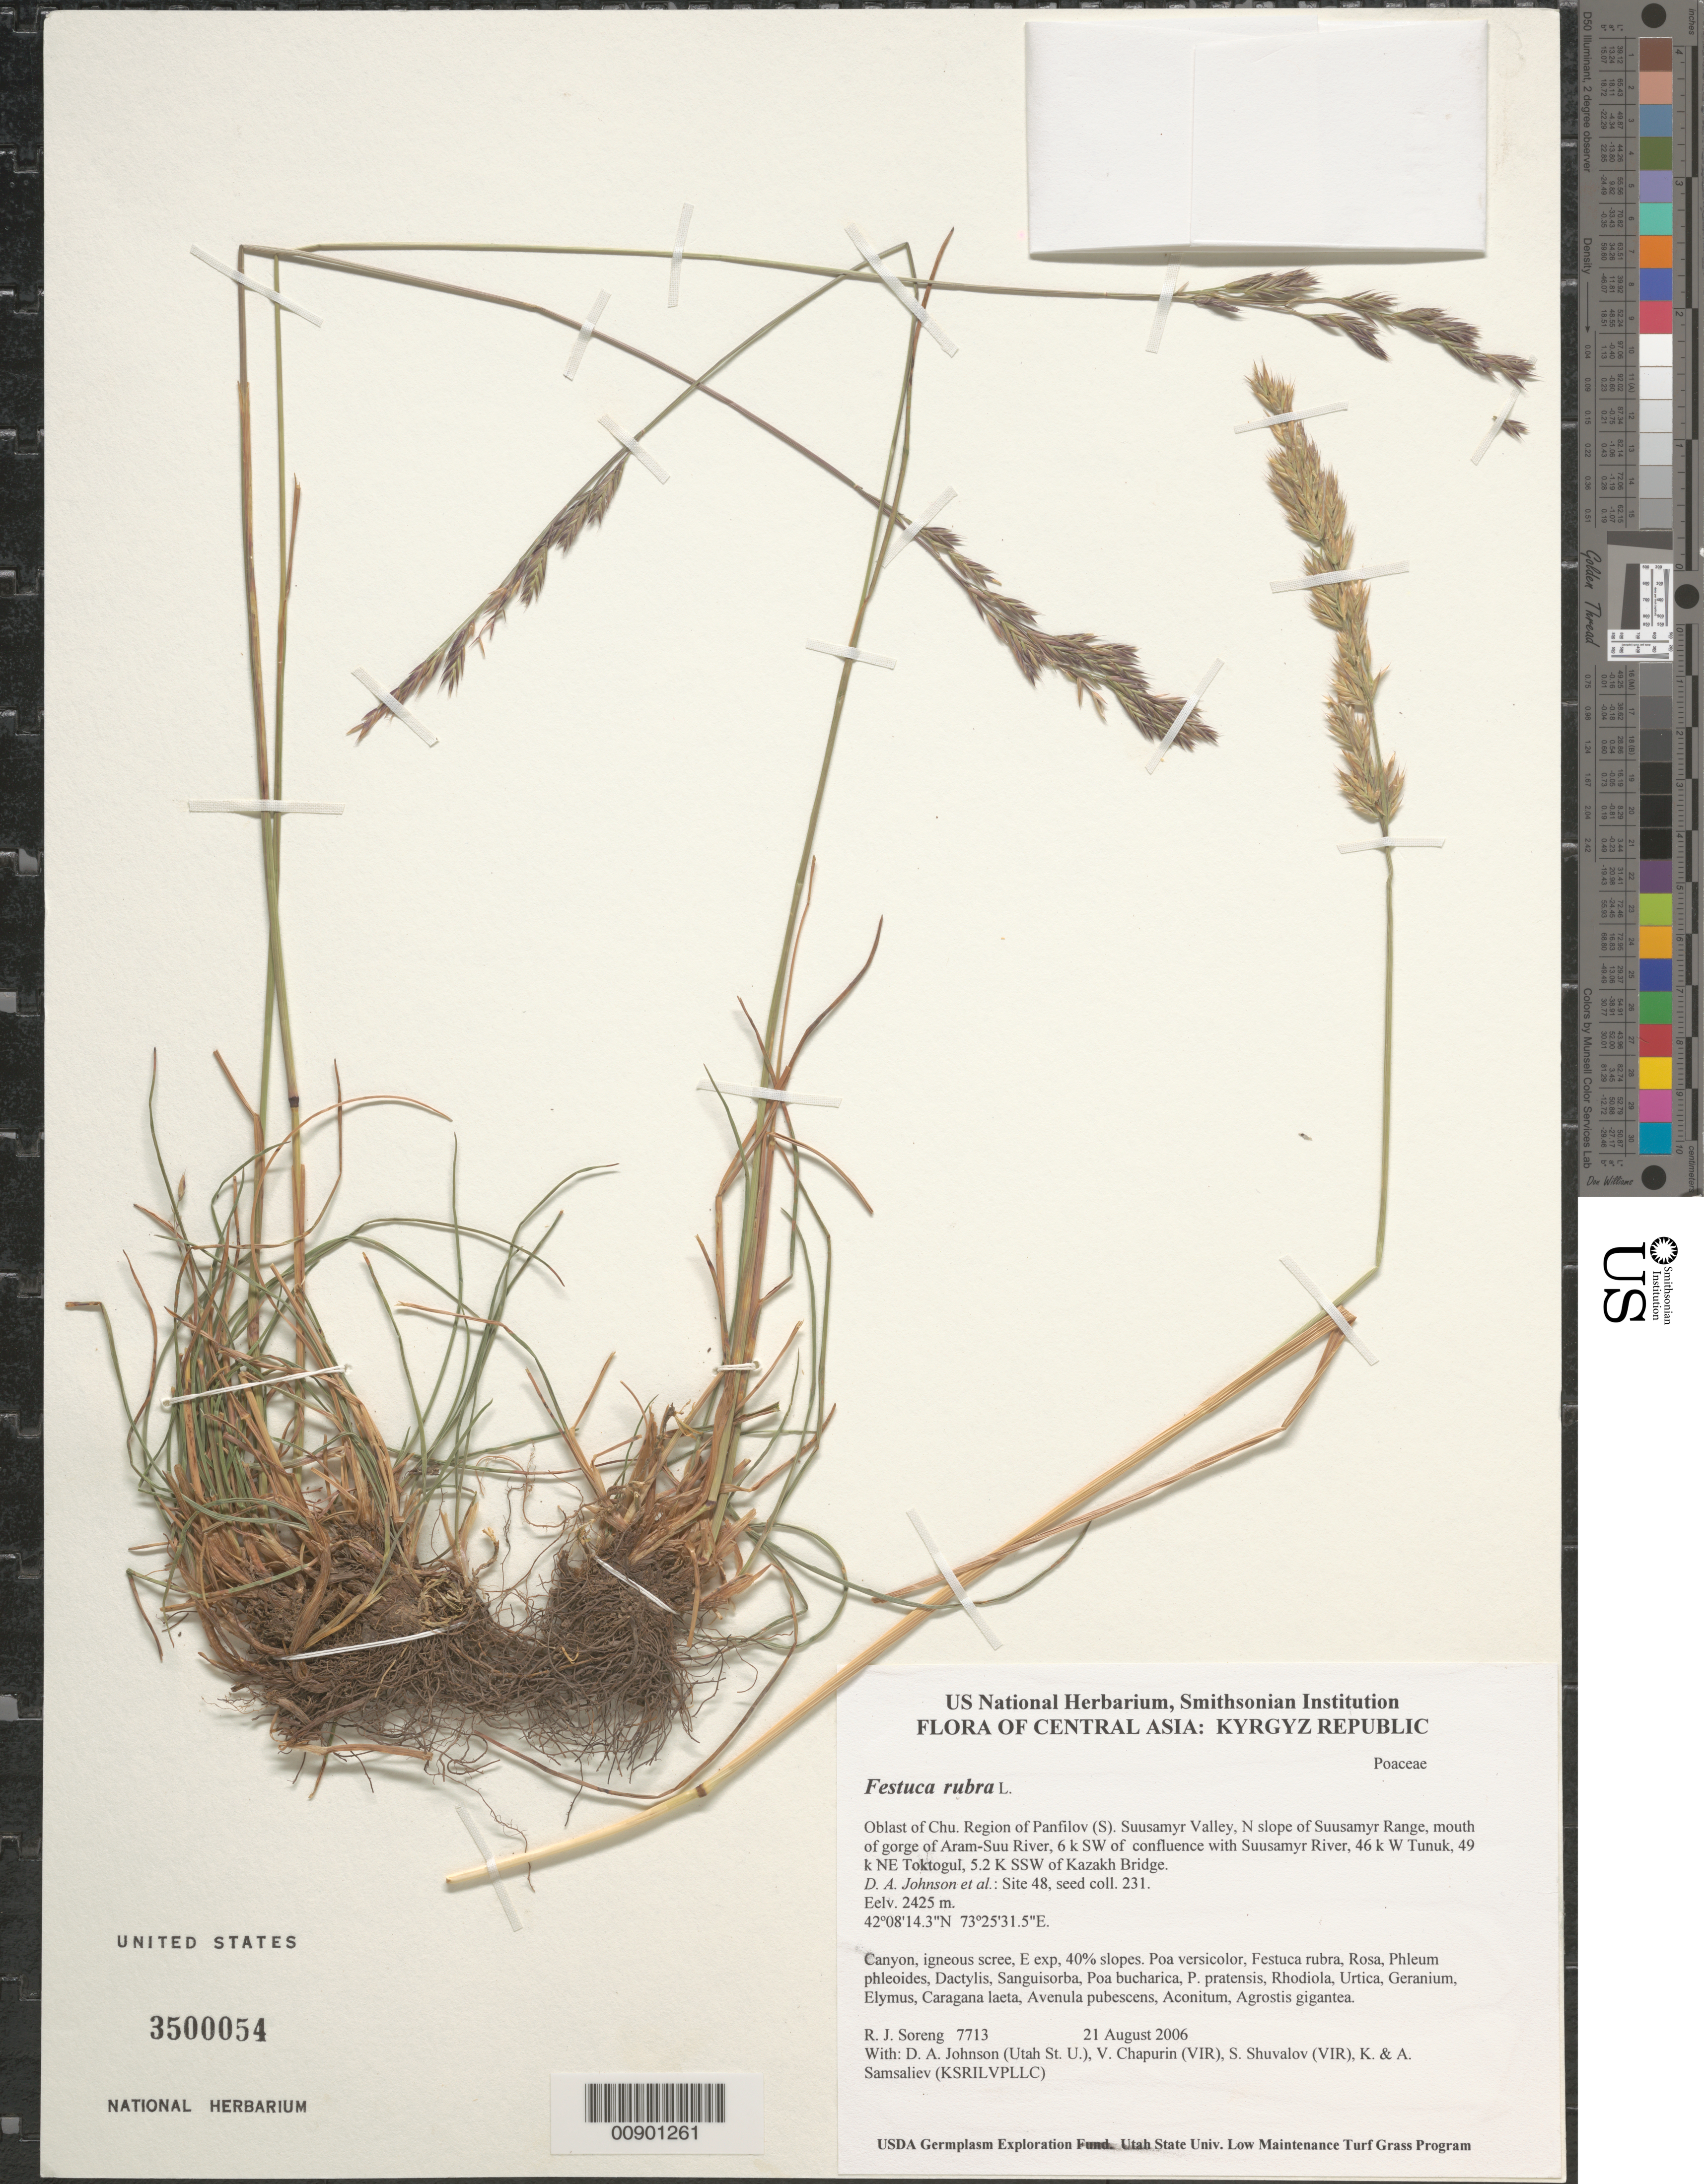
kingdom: Plantae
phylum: Tracheophyta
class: Liliopsida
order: Poales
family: Poaceae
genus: Festuca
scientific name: Festuca rubra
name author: L.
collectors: R. J. Soreng, D. Johnson, S. Shuvalov, V. Chapurin, K. Samsaliev & A. Samsaliev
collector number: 7713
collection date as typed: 21 Aug 2006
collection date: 2006-08-21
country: Kyrgyzstan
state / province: Chu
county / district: Panfilov (S)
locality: Suusamyr Valley, N slope of Suusamyr Range, mouth of gorge of Aram-Suu River, 6 km SW of confluence with Suusamyr River, 46 km W Tunuk, 49 km NE Toktogul, 5.2 km SSW of Kazakh Bridge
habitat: Canyon, igneous scree, E exp, 40% slopes.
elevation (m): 2425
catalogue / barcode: US 3500054